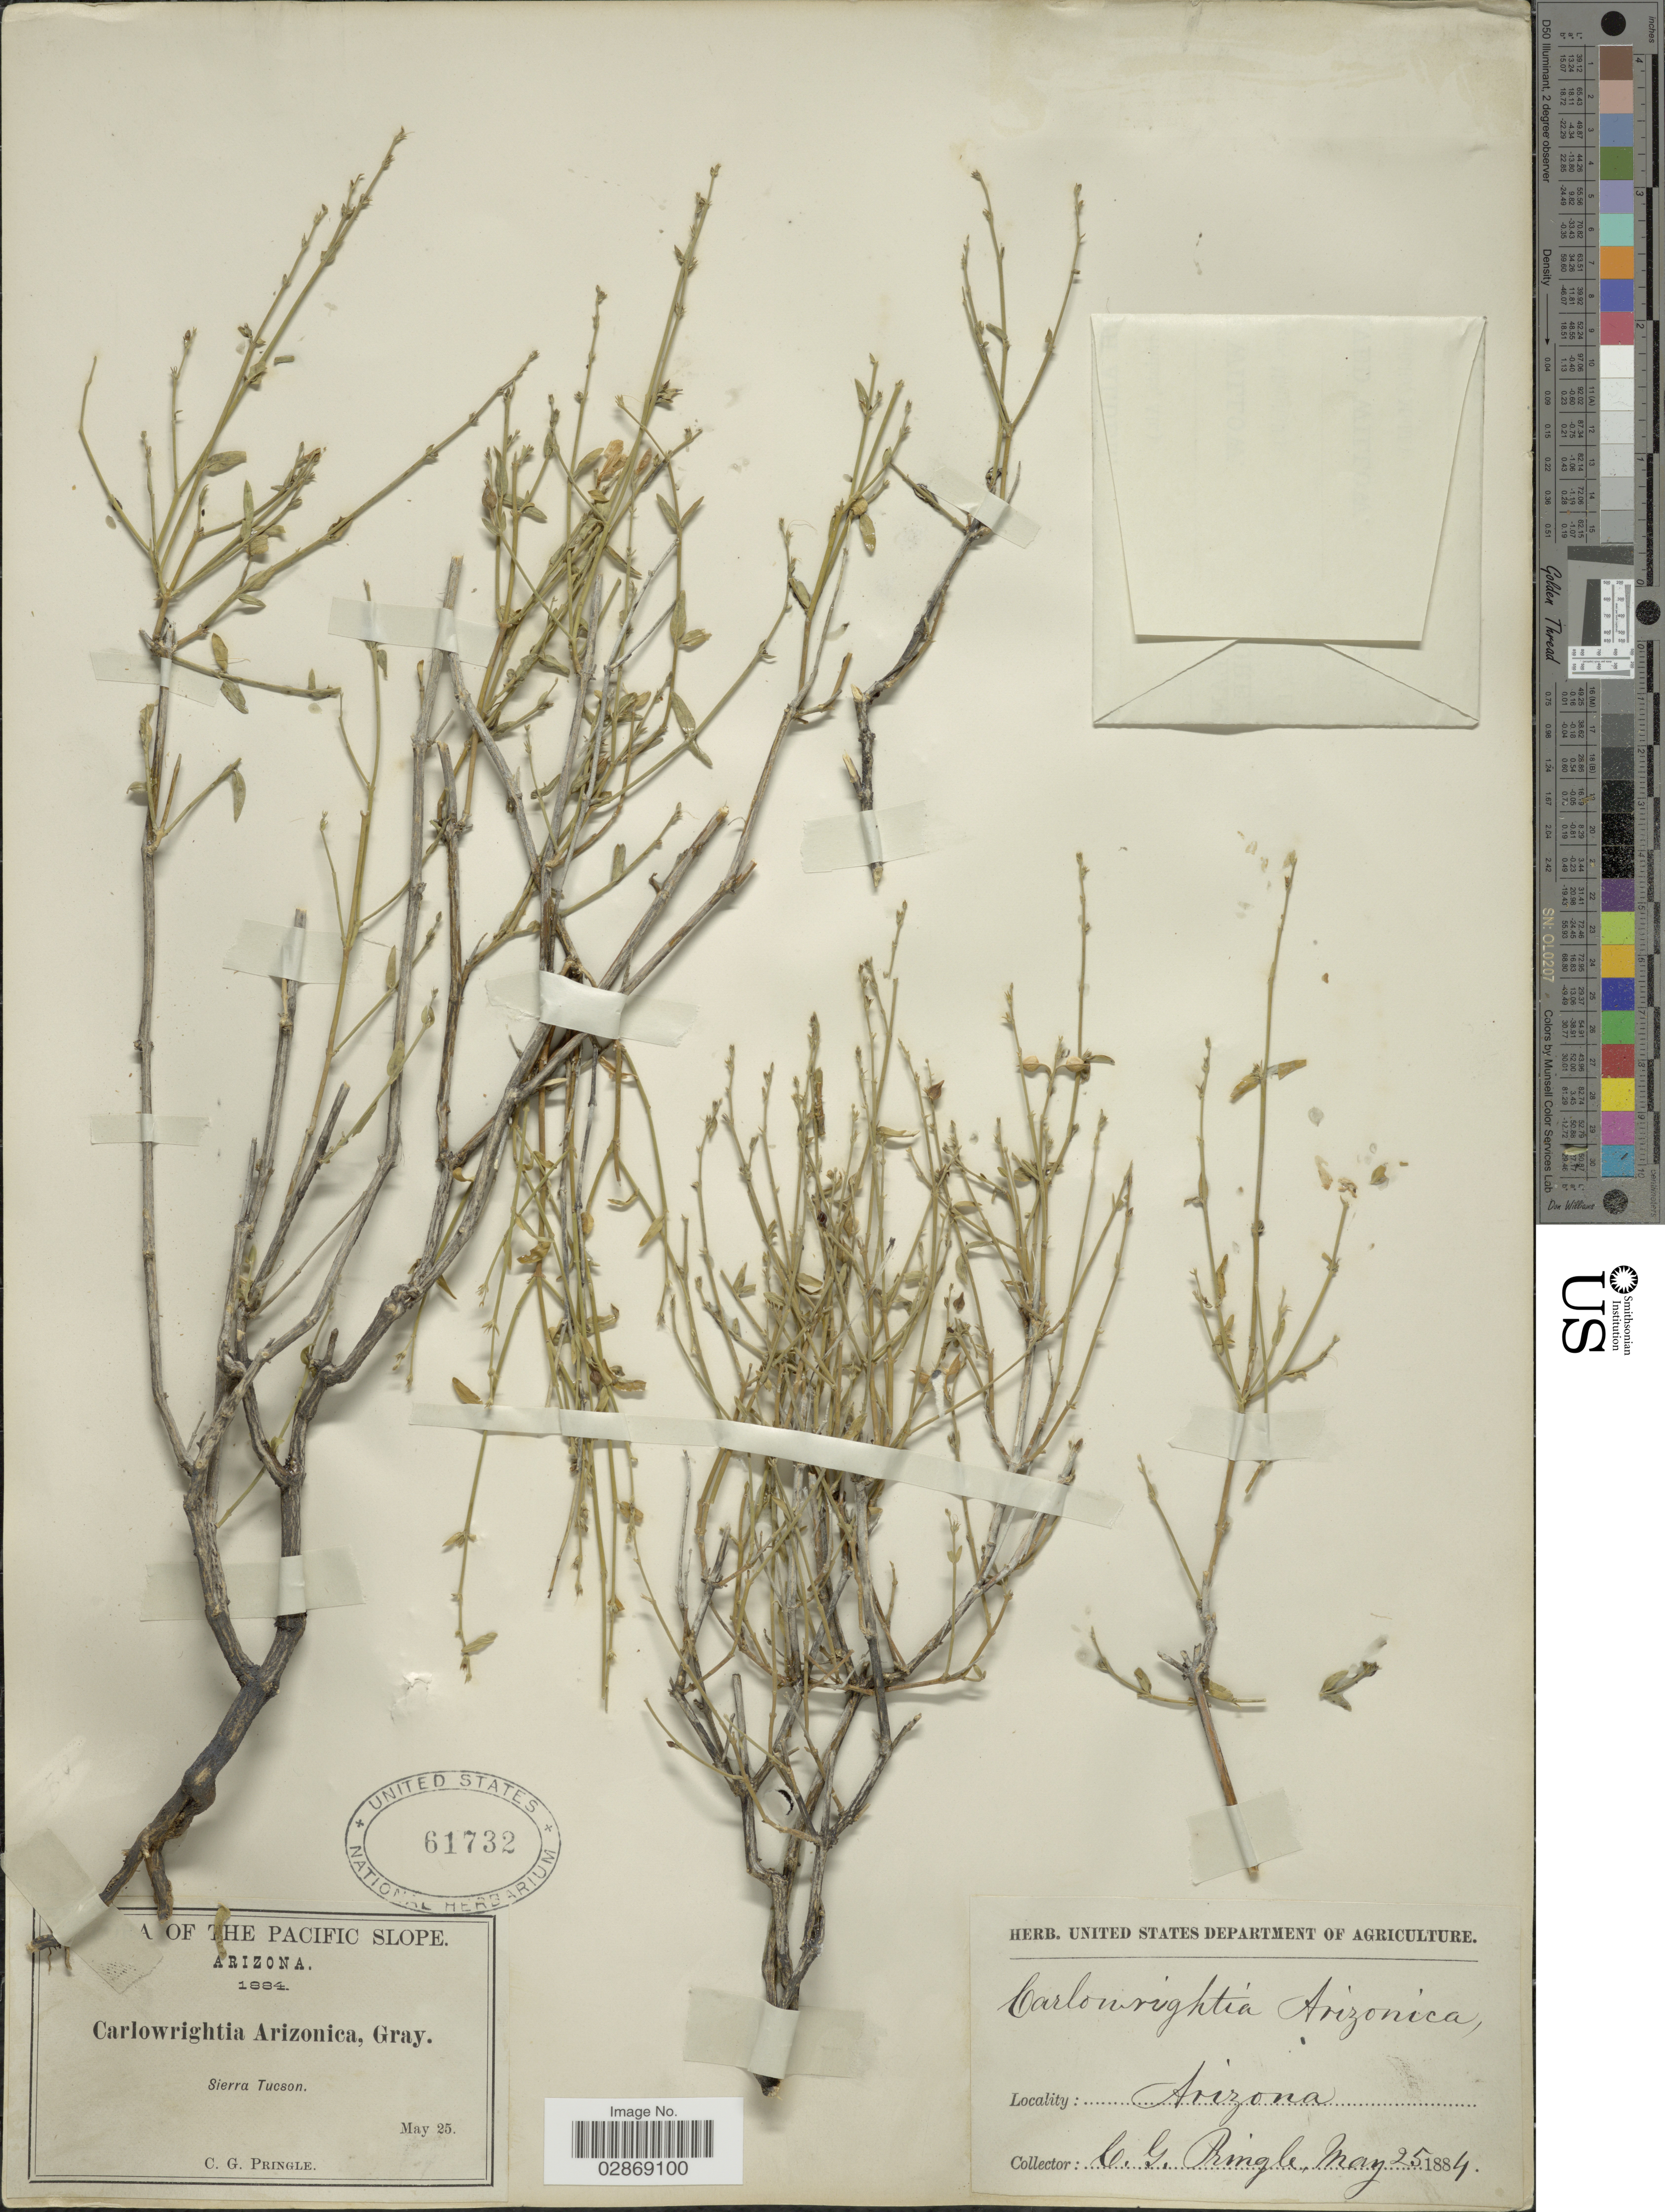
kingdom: Plantae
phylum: Tracheophyta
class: Magnoliopsida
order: Lamiales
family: Acanthaceae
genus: Carlowrightia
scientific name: Carlowrightia arizonica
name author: A. Gray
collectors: C. G. Pringle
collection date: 1884-05-25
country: United States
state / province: Arizona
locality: The Pacific Slope. Sierra Tucson.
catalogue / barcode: US 61732